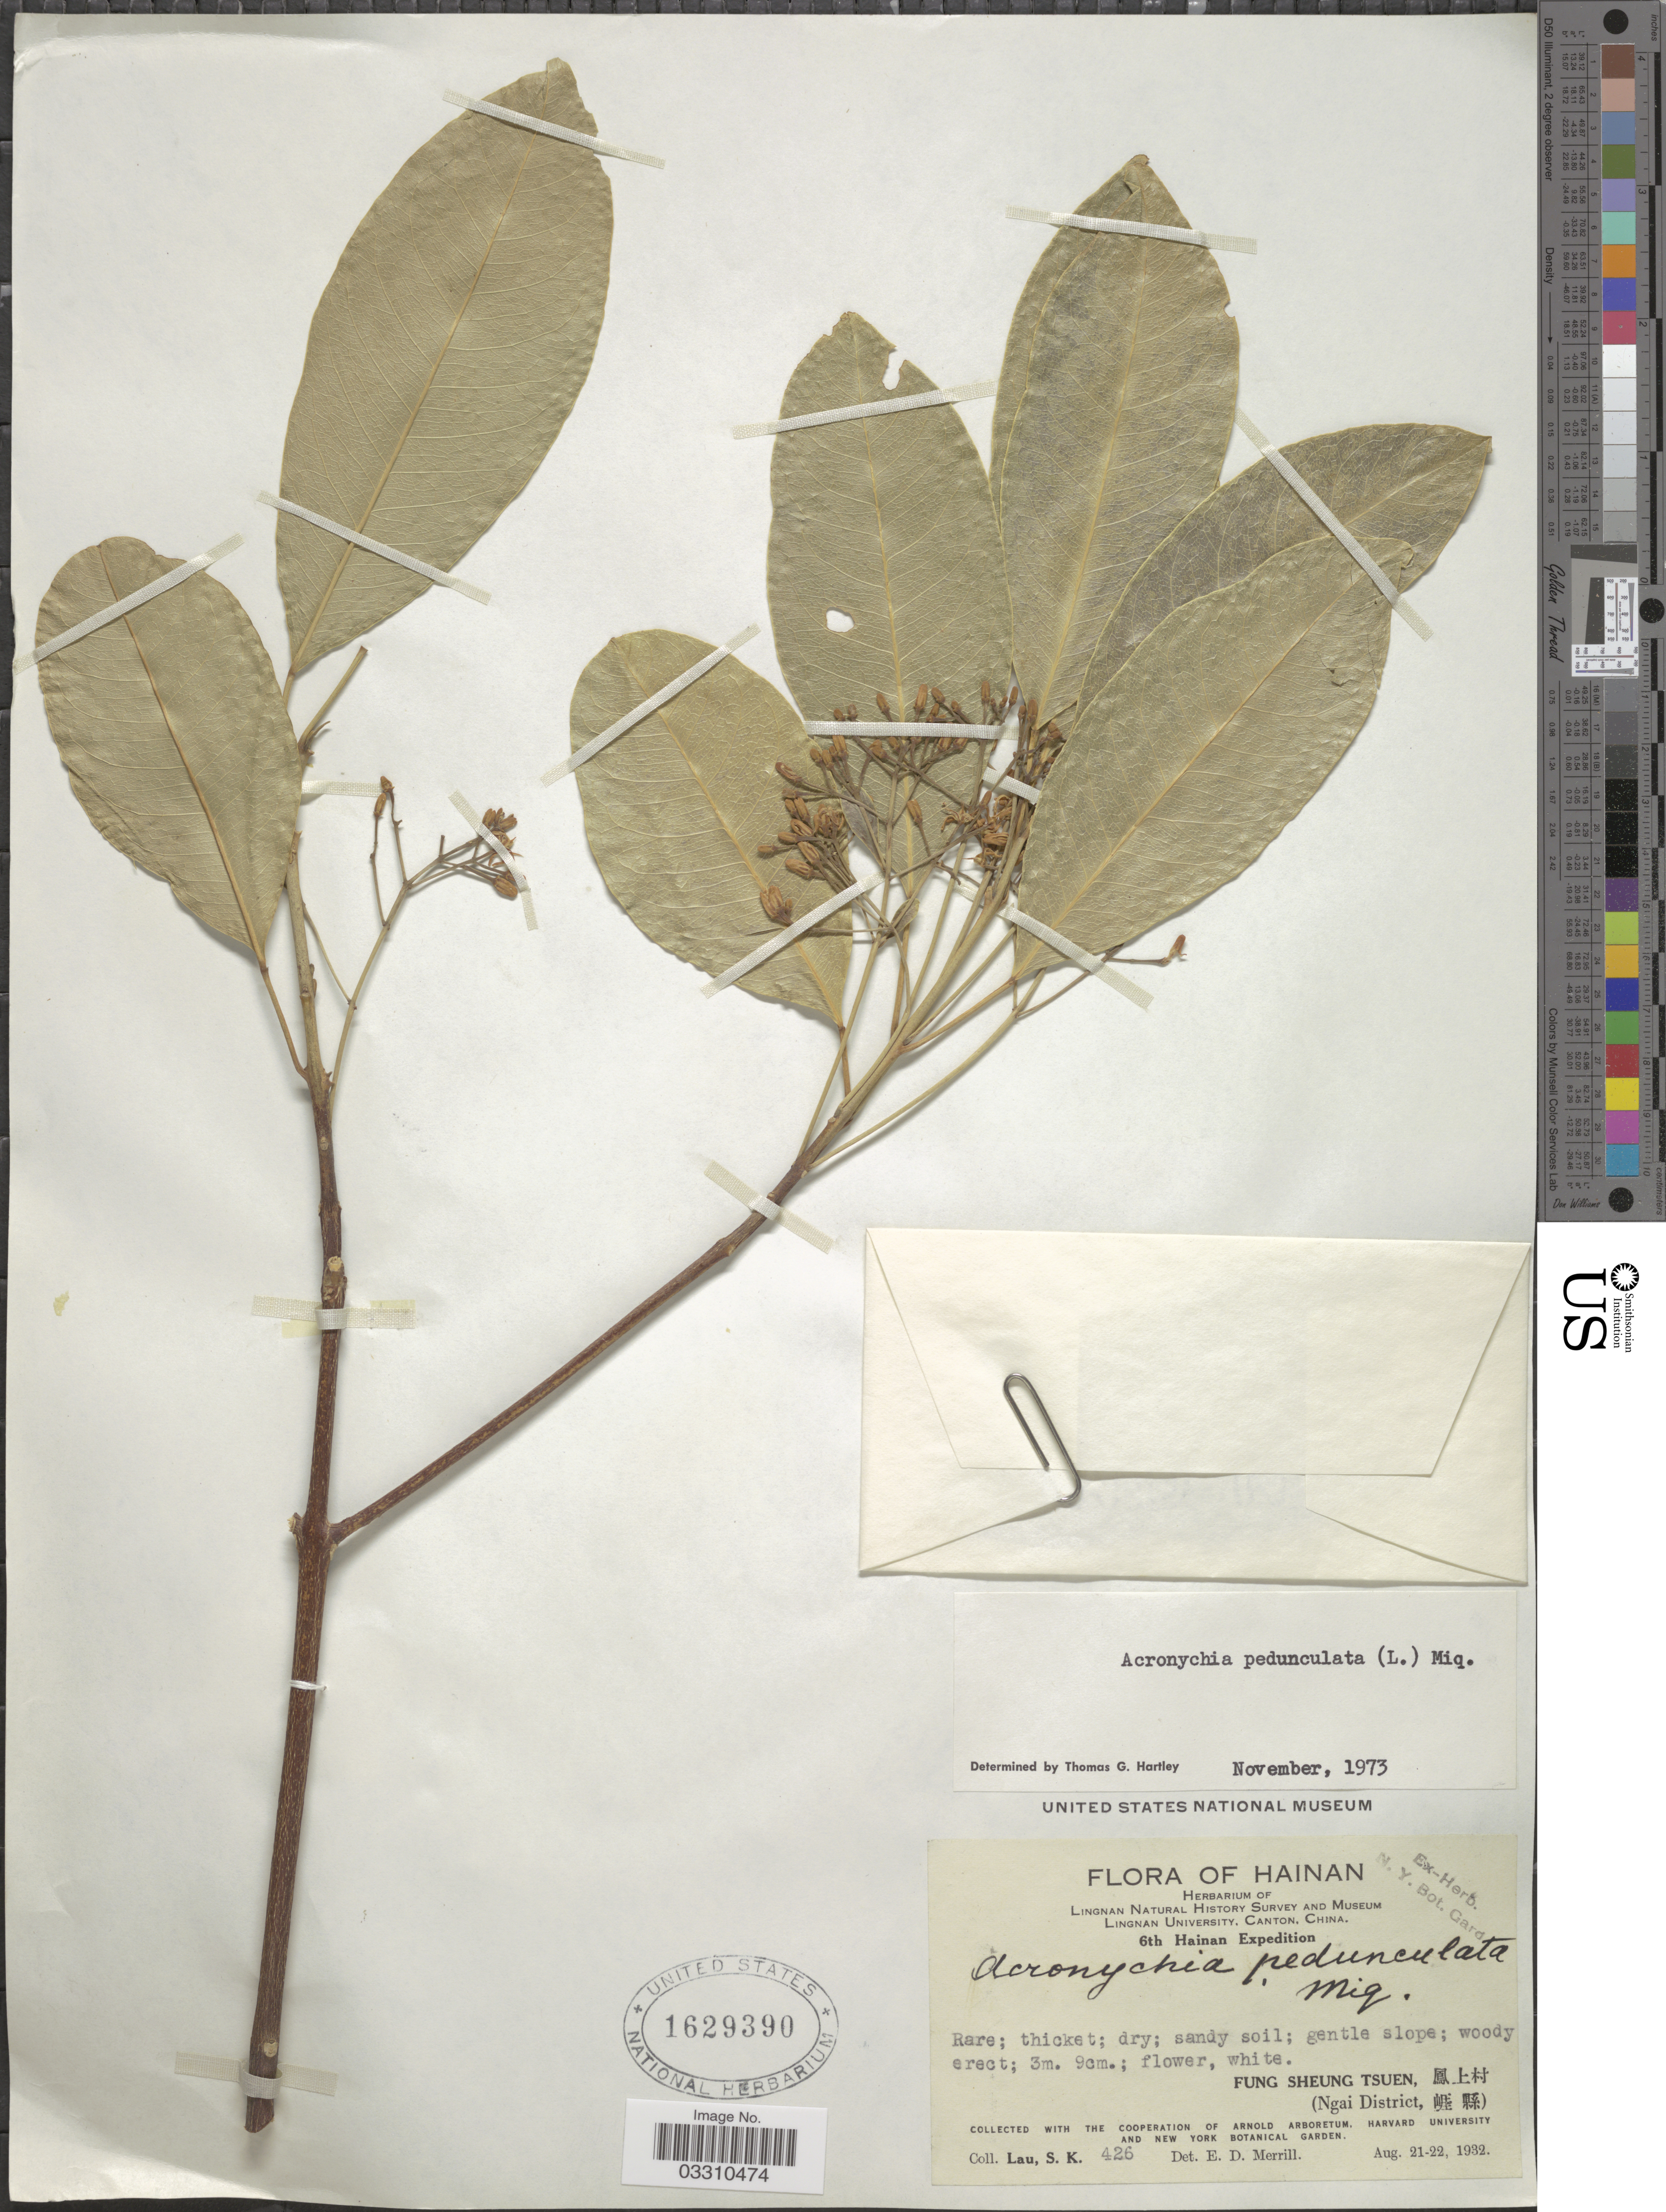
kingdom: Plantae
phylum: Tracheophyta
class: Magnoliopsida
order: Sapindales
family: Rutaceae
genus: Acronychia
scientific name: Acronychia pedunculata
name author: (L.) Miq.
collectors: S. K. Lau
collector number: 426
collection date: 1932-08-21/1932-08-22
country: China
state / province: Hainan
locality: Fung Sheung Tsuen, Ngai District.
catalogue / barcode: US 1629390